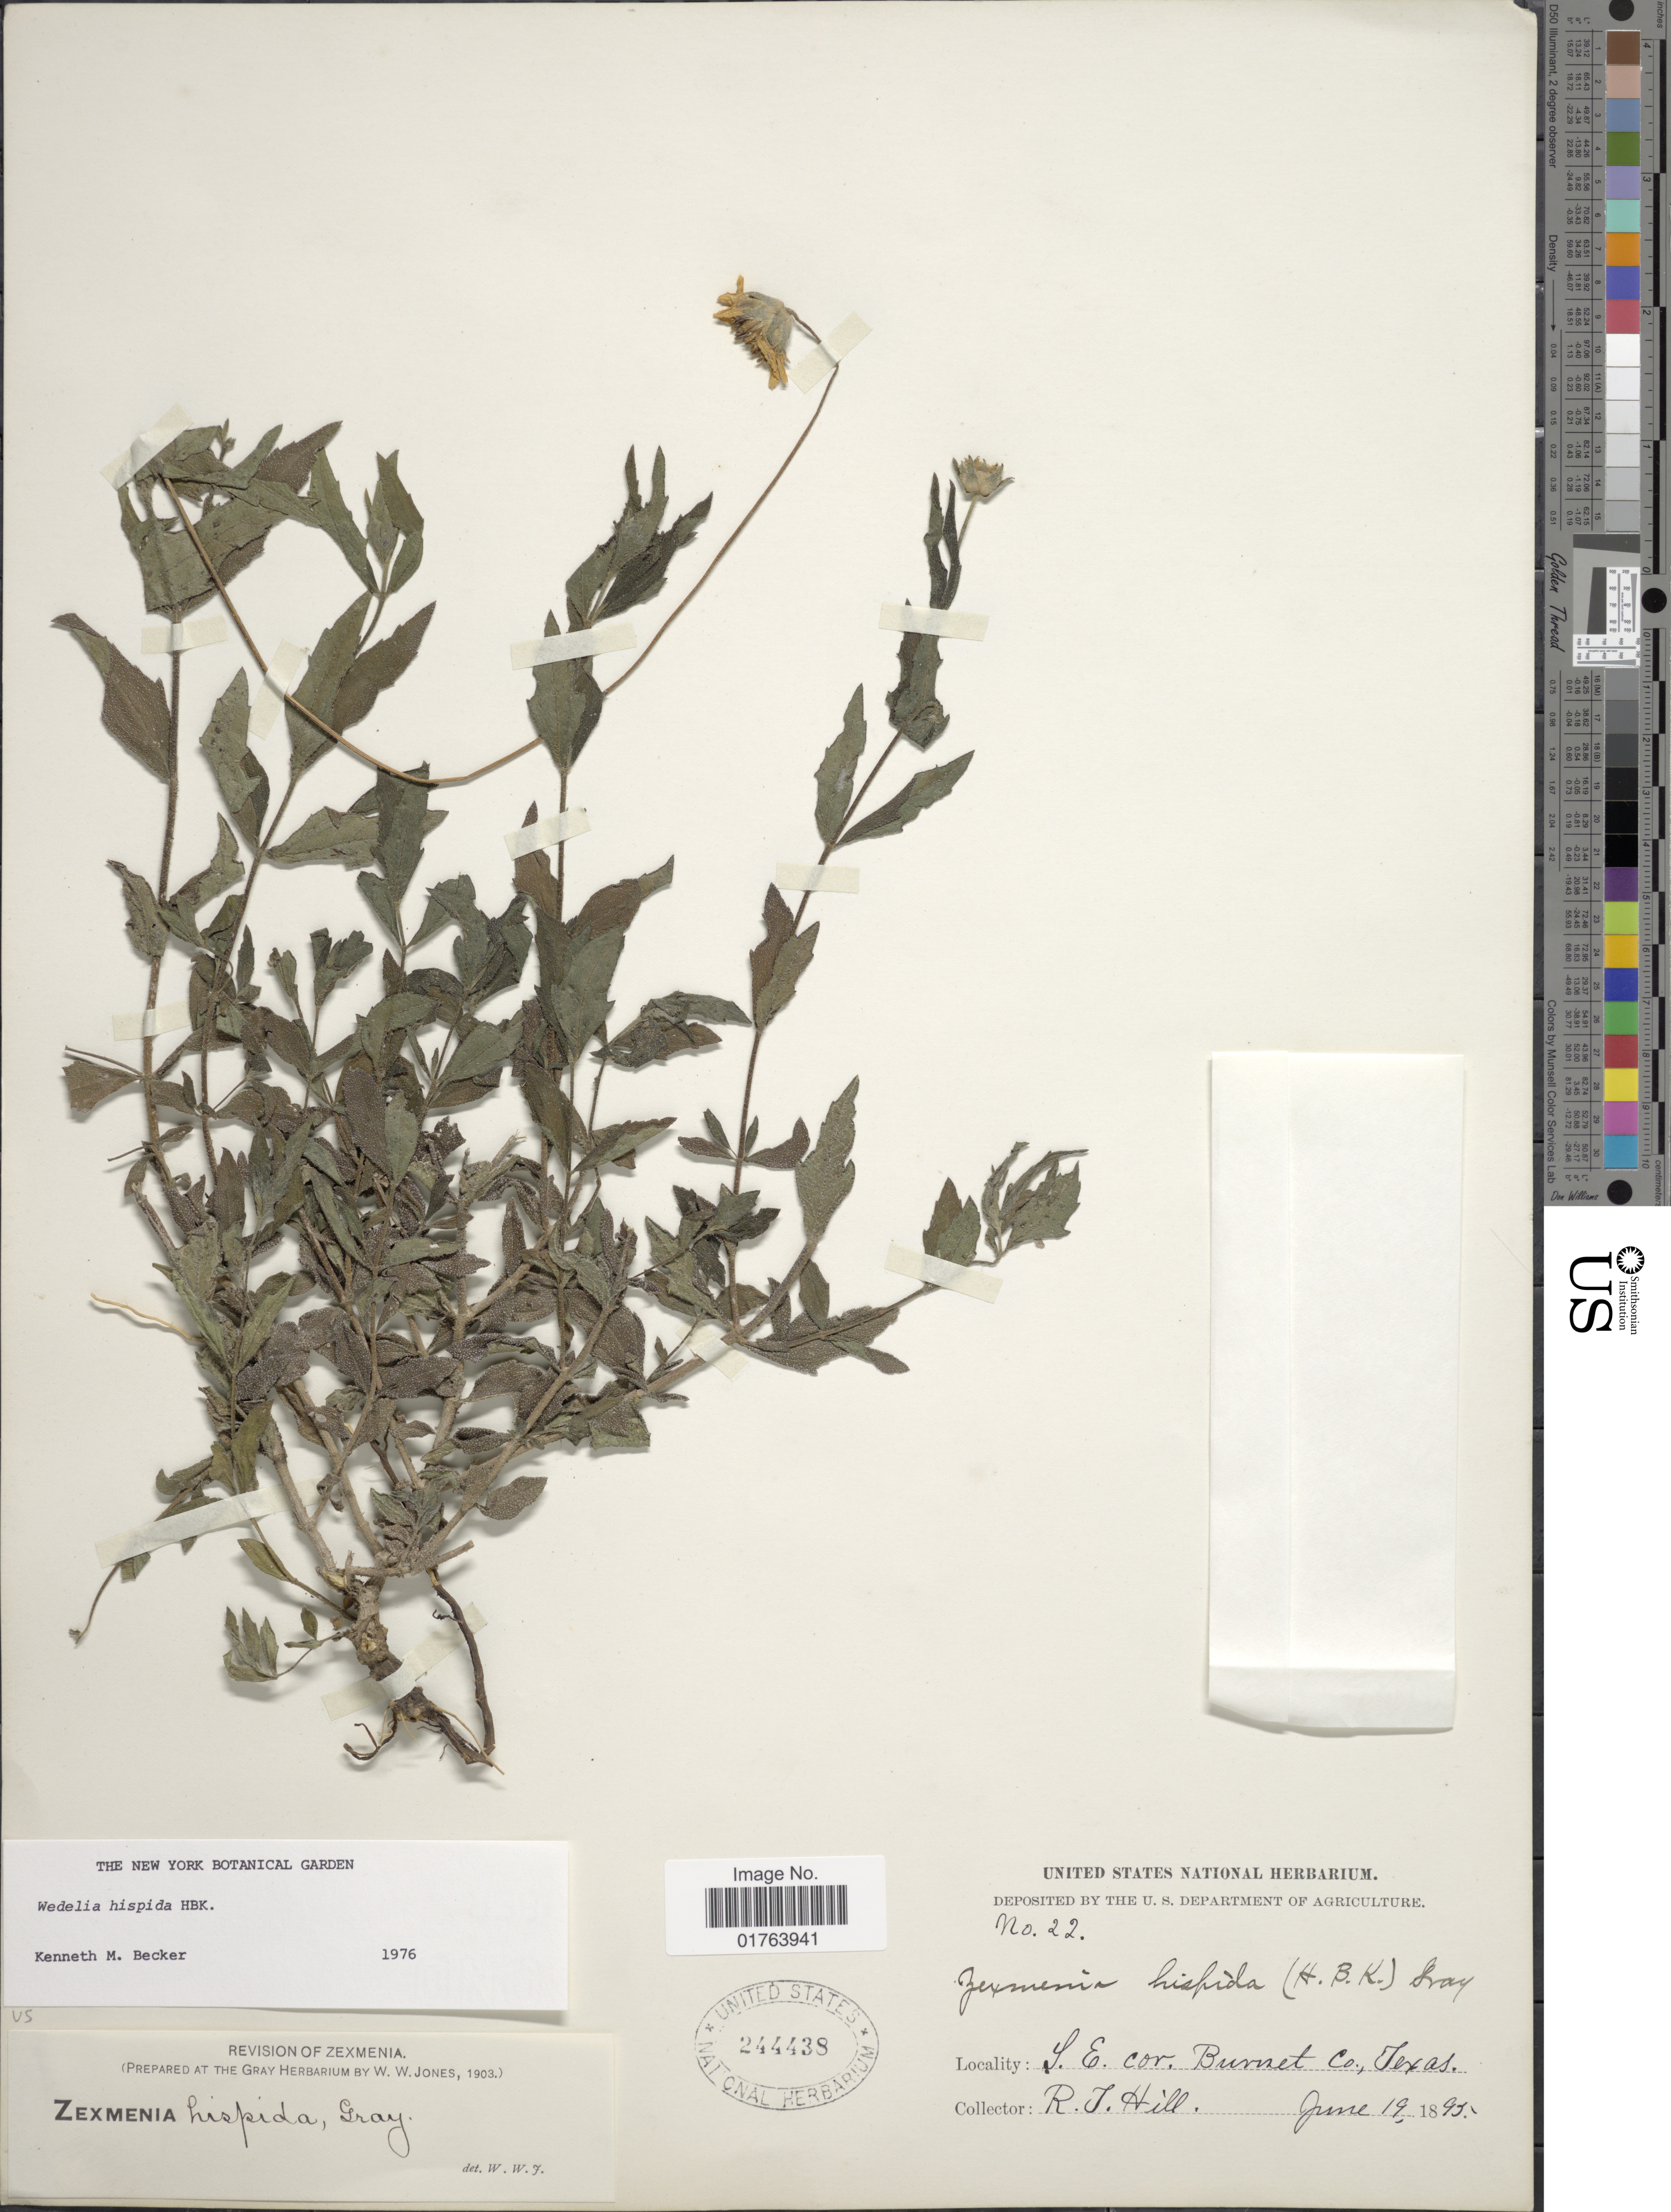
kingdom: Plantae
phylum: Tracheophyta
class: Magnoliopsida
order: Asterales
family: Asteraceae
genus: Wedelia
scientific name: Wedelia acapulcensis var. hispida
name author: (Kunth) Strother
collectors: R. J. Hill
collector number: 22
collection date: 1895-06-19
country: United States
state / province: Texas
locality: S.E. cor. Burnet Co.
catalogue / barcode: US 244438